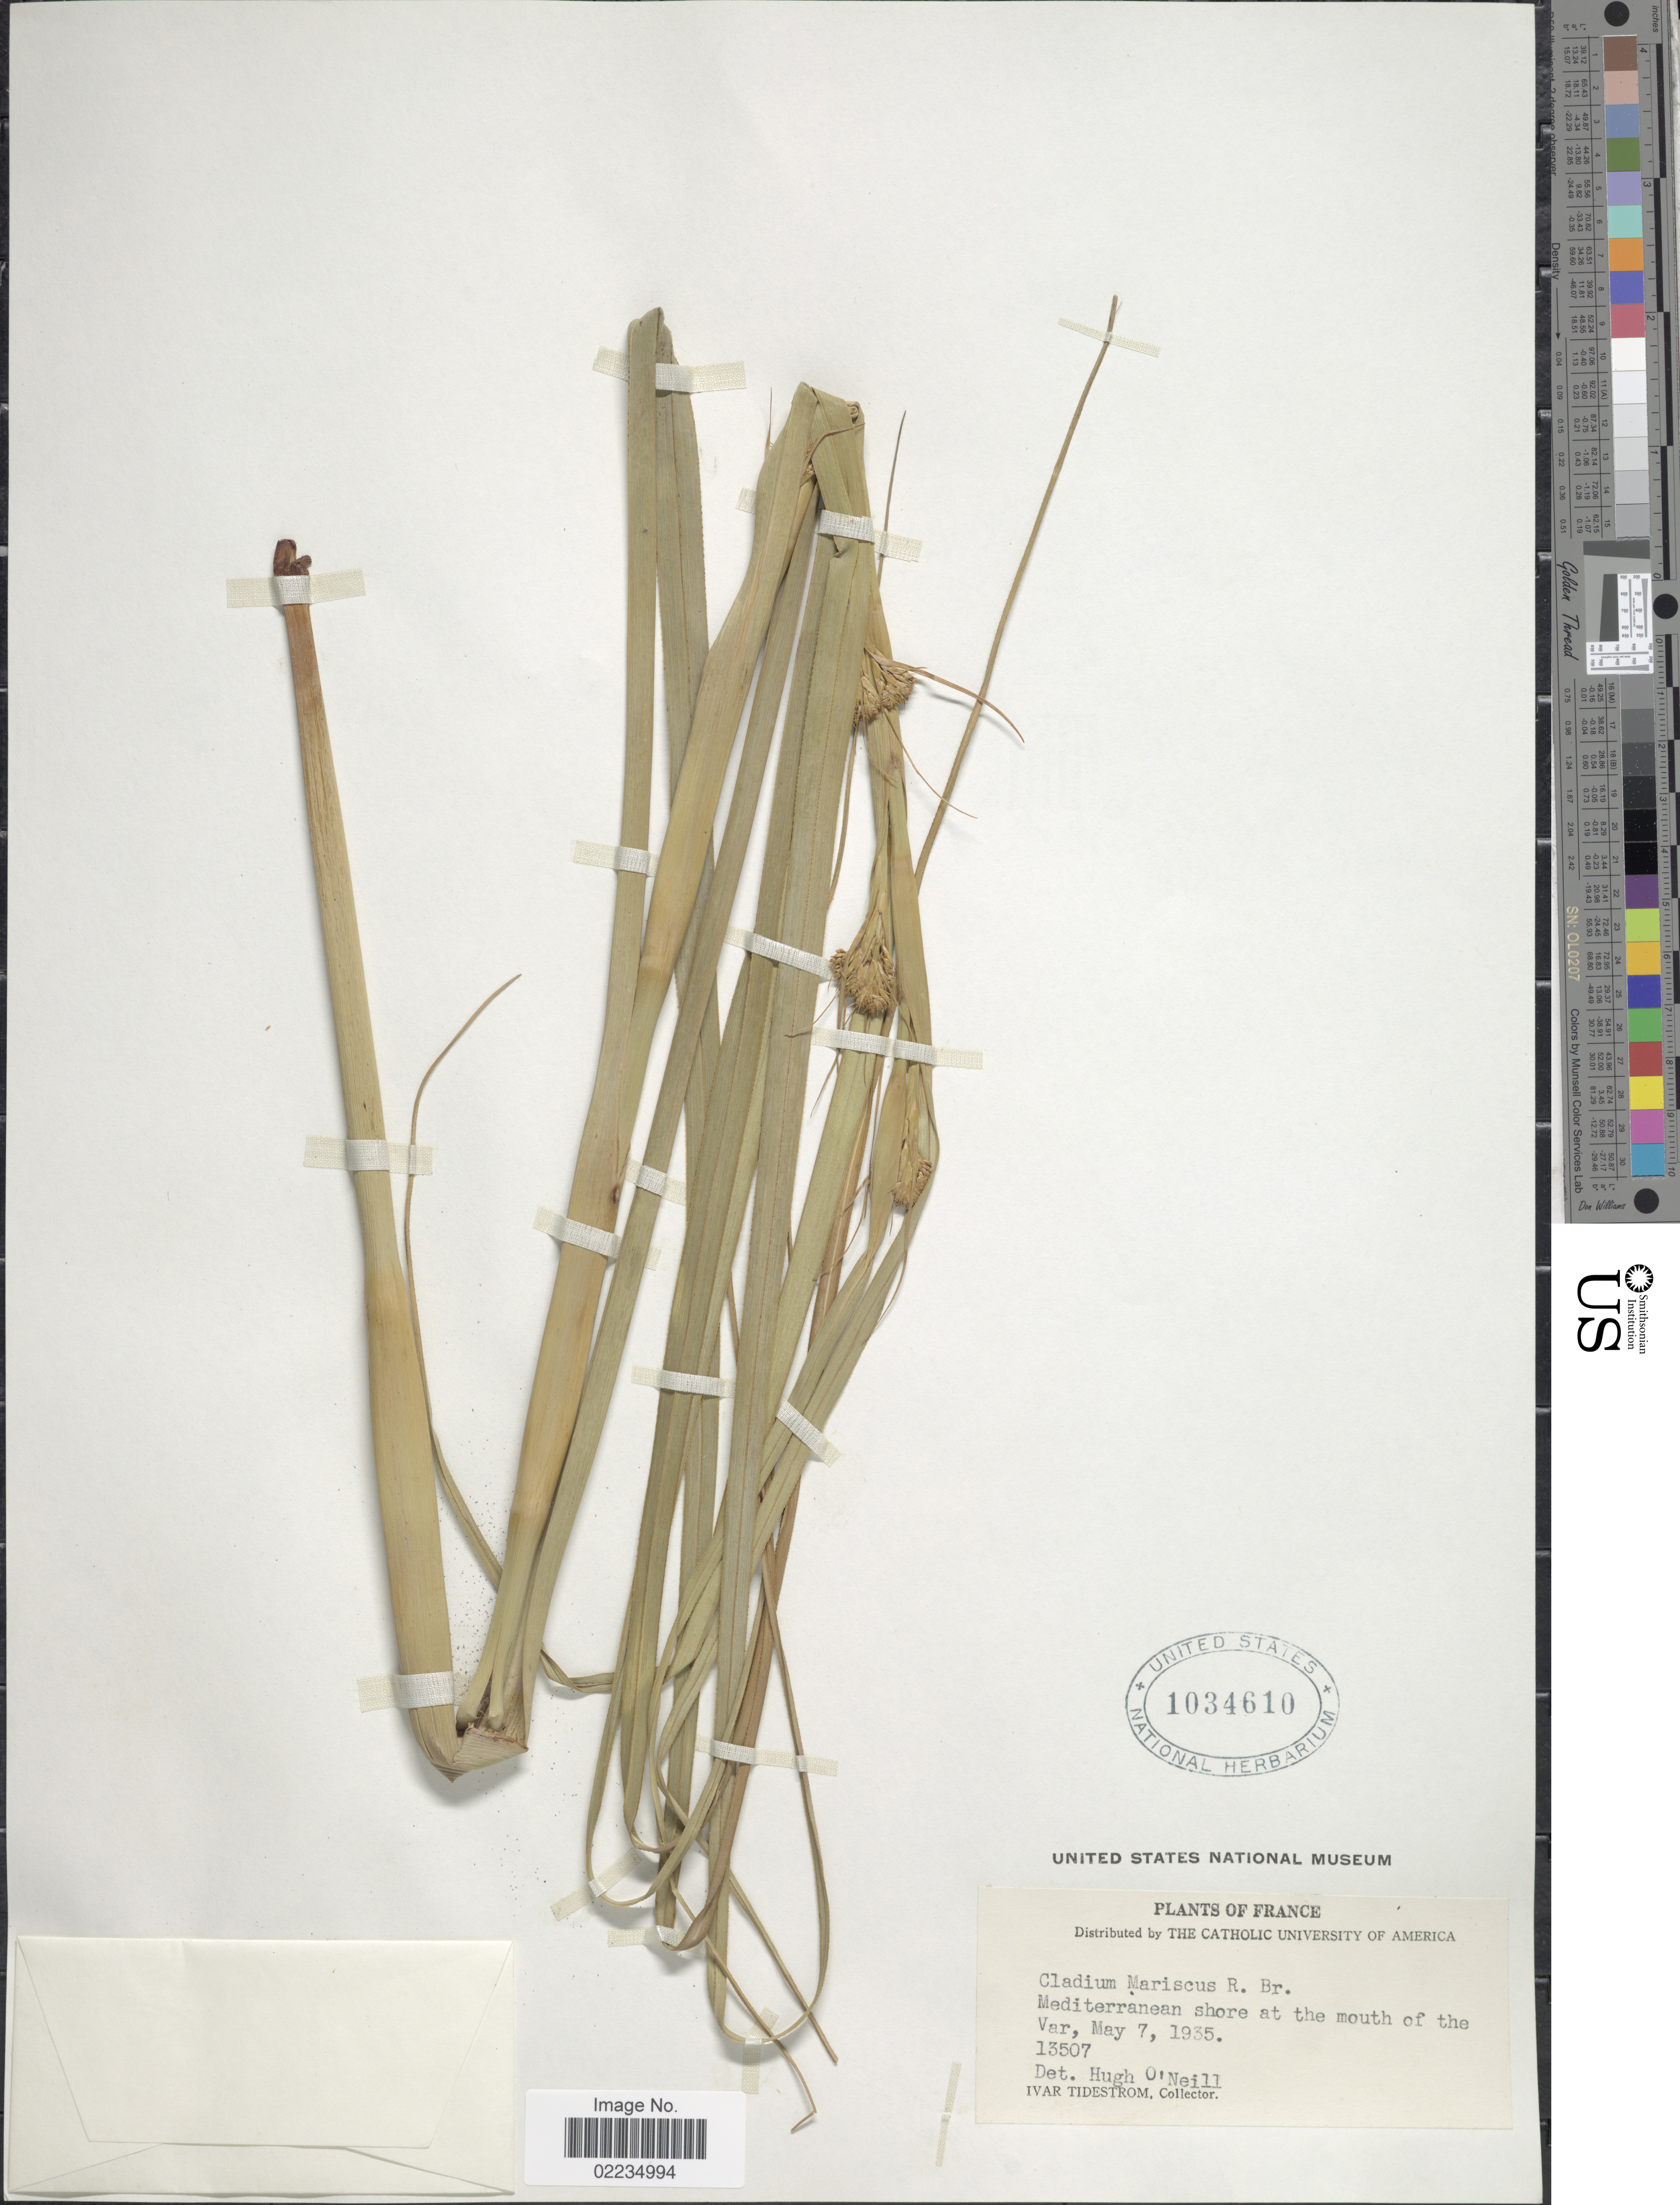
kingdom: Plantae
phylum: Tracheophyta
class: Liliopsida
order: Poales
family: Cyperaceae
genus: Cladium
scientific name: Cladium mariscus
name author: (L.) Pohl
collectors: H. O'Neill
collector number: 13507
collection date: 1935-05-07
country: France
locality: Mediterranean shore at the mouth of the Var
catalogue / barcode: US 1034610